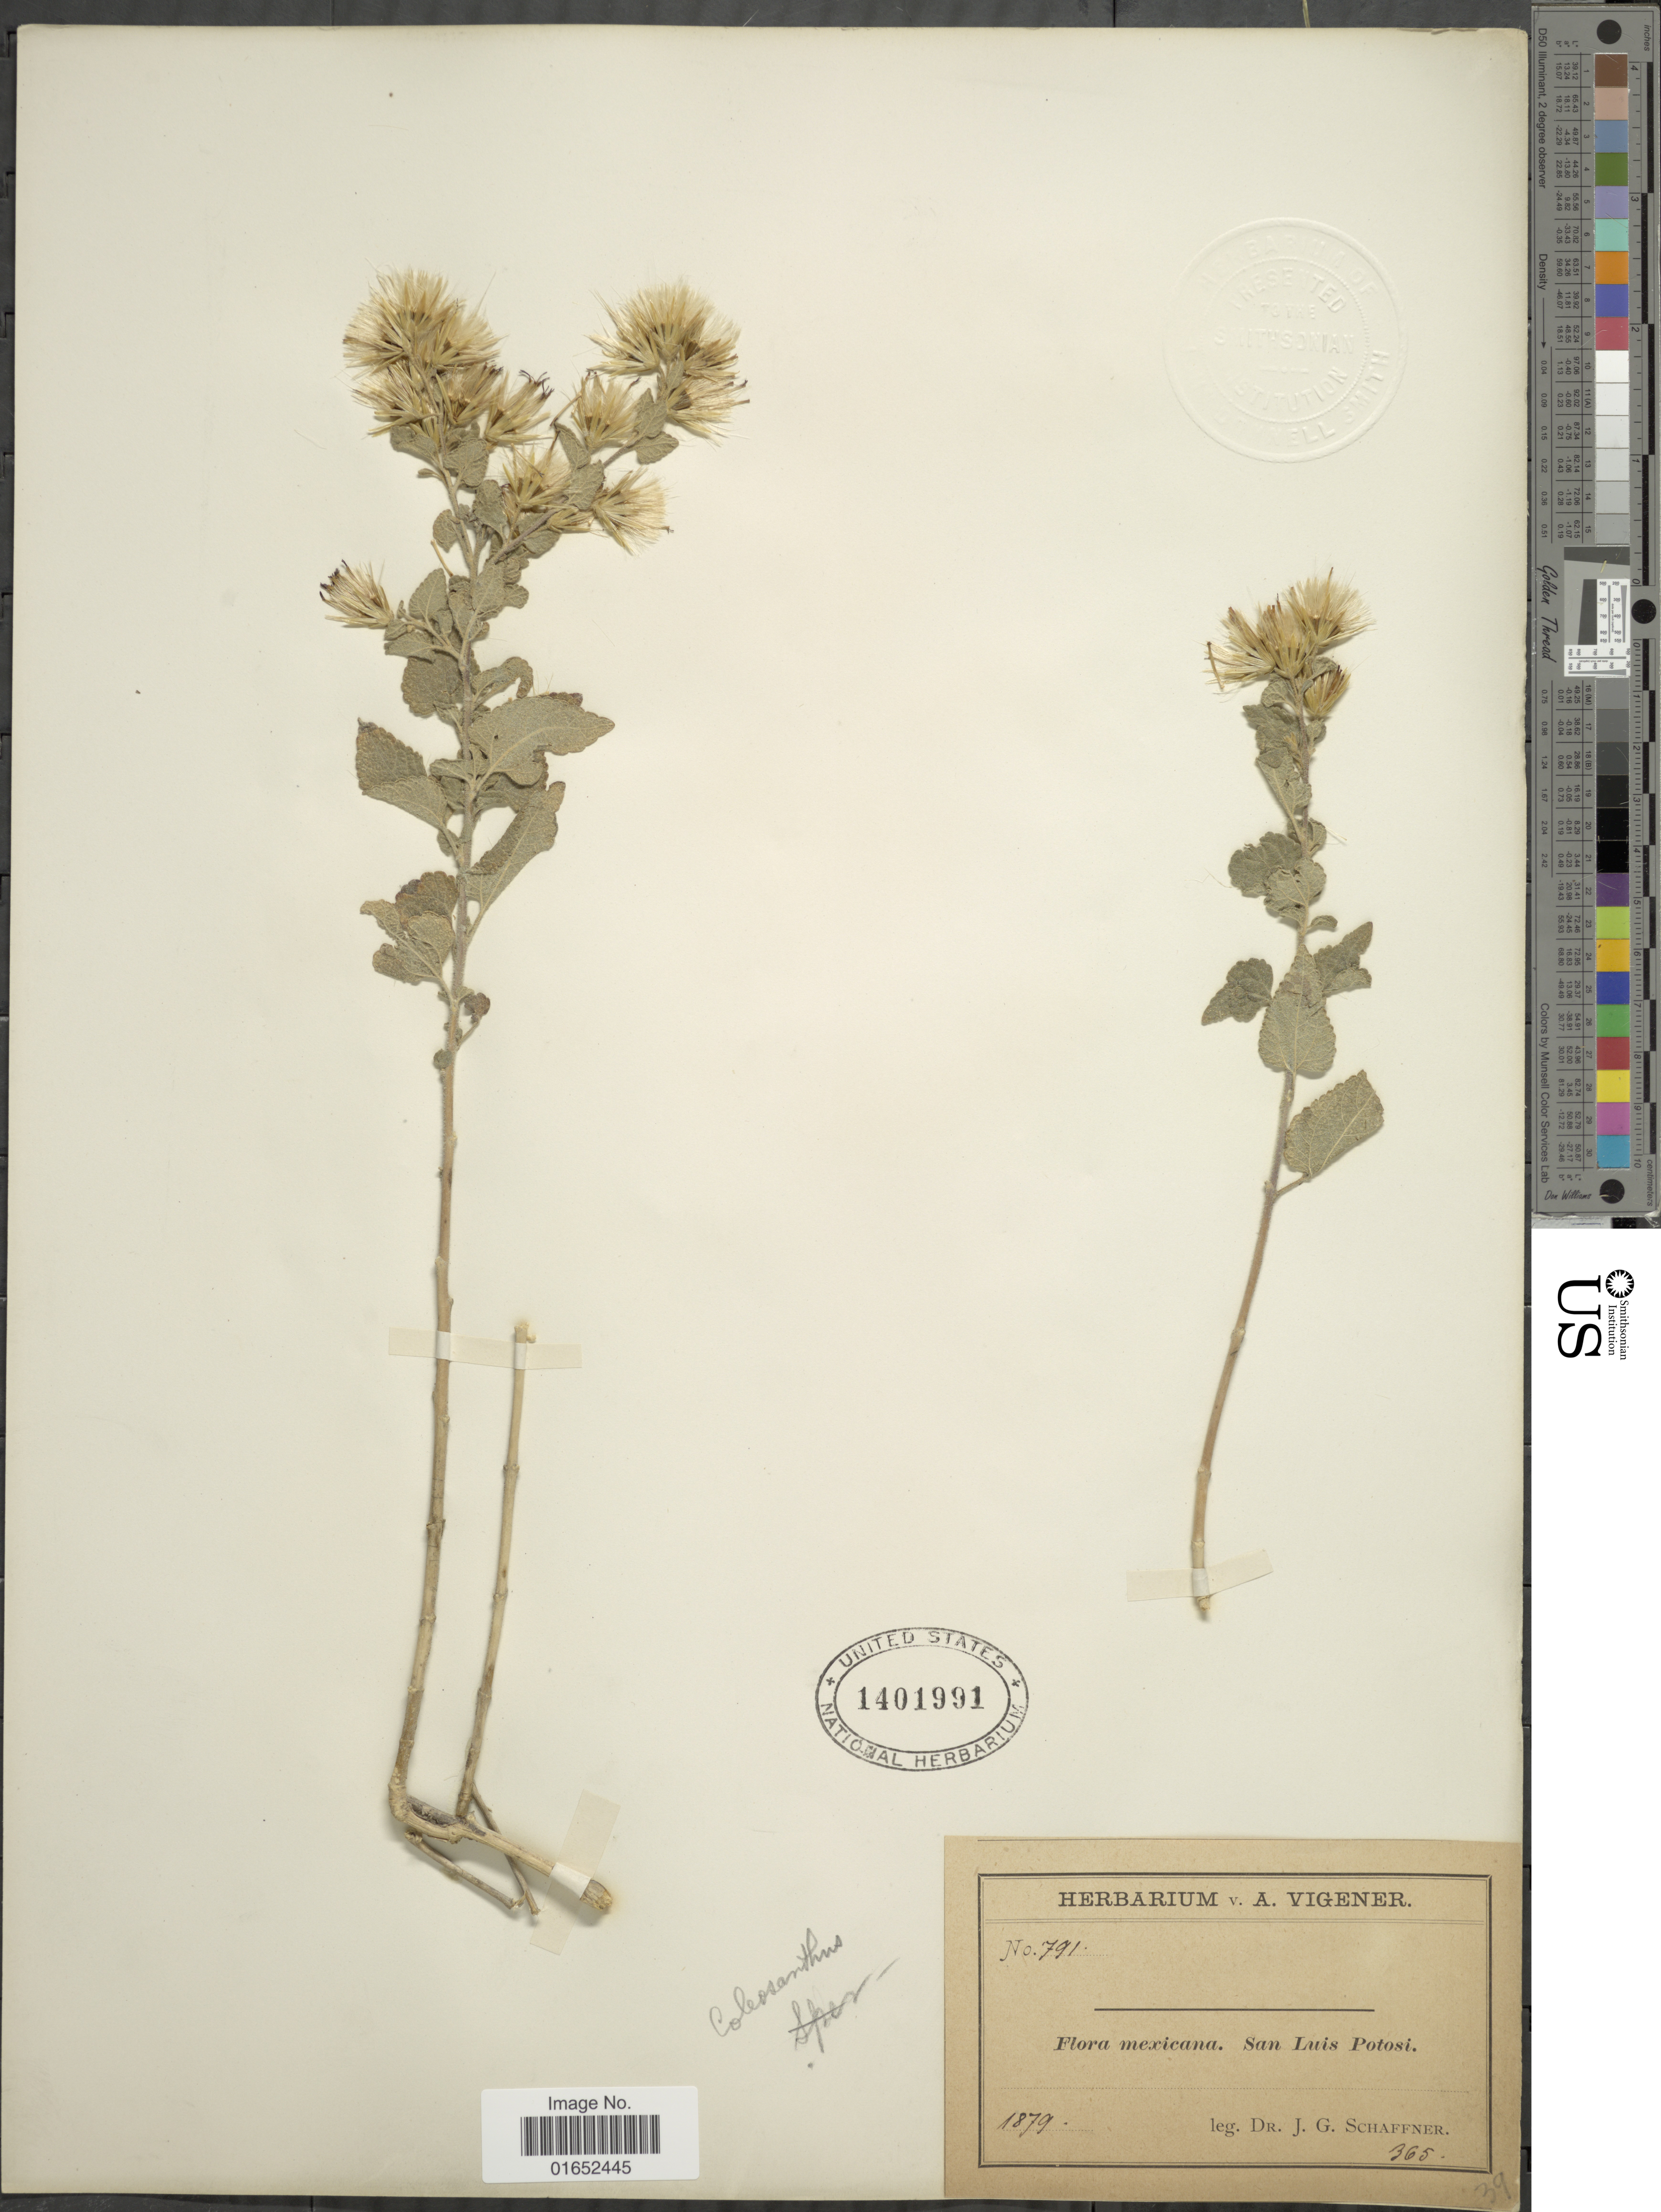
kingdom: Plantae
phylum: Tracheophyta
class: Magnoliopsida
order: Asterales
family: Asteraceae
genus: Brickellia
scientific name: Brickellia sp.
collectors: J. G. Schaffner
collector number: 791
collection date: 1879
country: Mexico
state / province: San Luis Potosí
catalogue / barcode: US 1401991